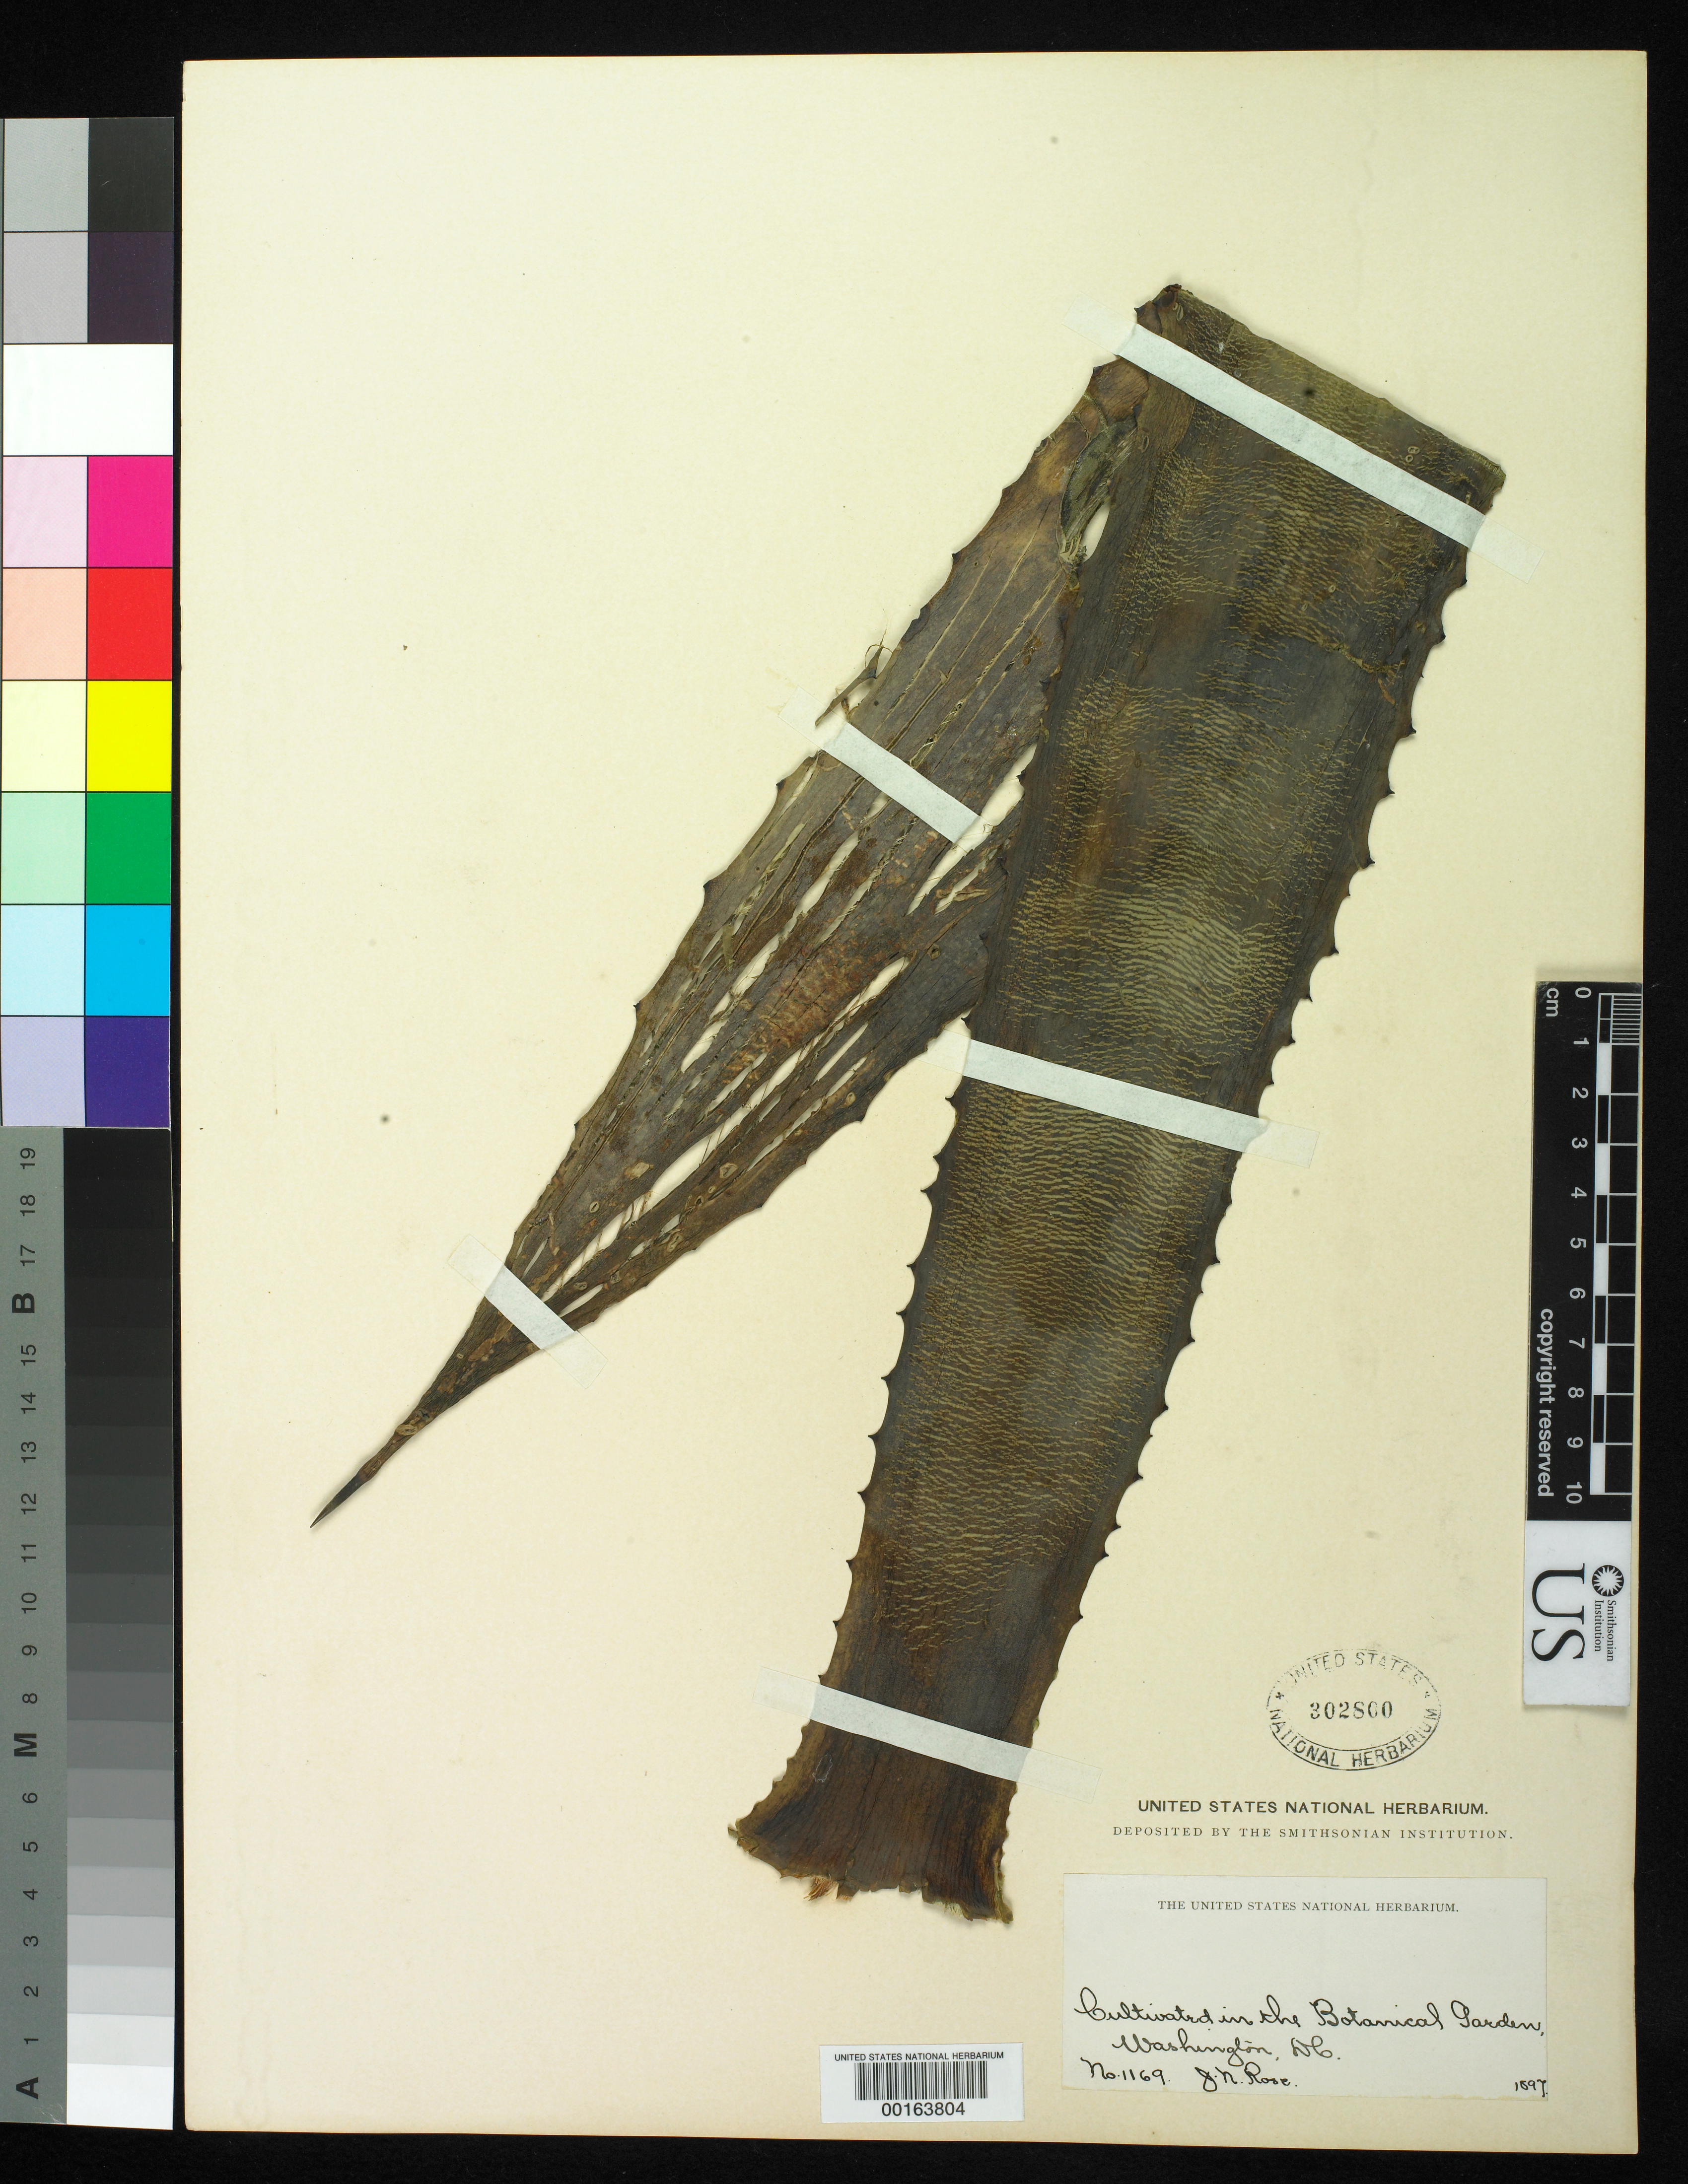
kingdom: Plantae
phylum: Tracheophyta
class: Liliopsida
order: Asparagales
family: Asparagaceae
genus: Agave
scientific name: Agave sp.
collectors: J. N. Rose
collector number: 1169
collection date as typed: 1897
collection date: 1897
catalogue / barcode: US 302800